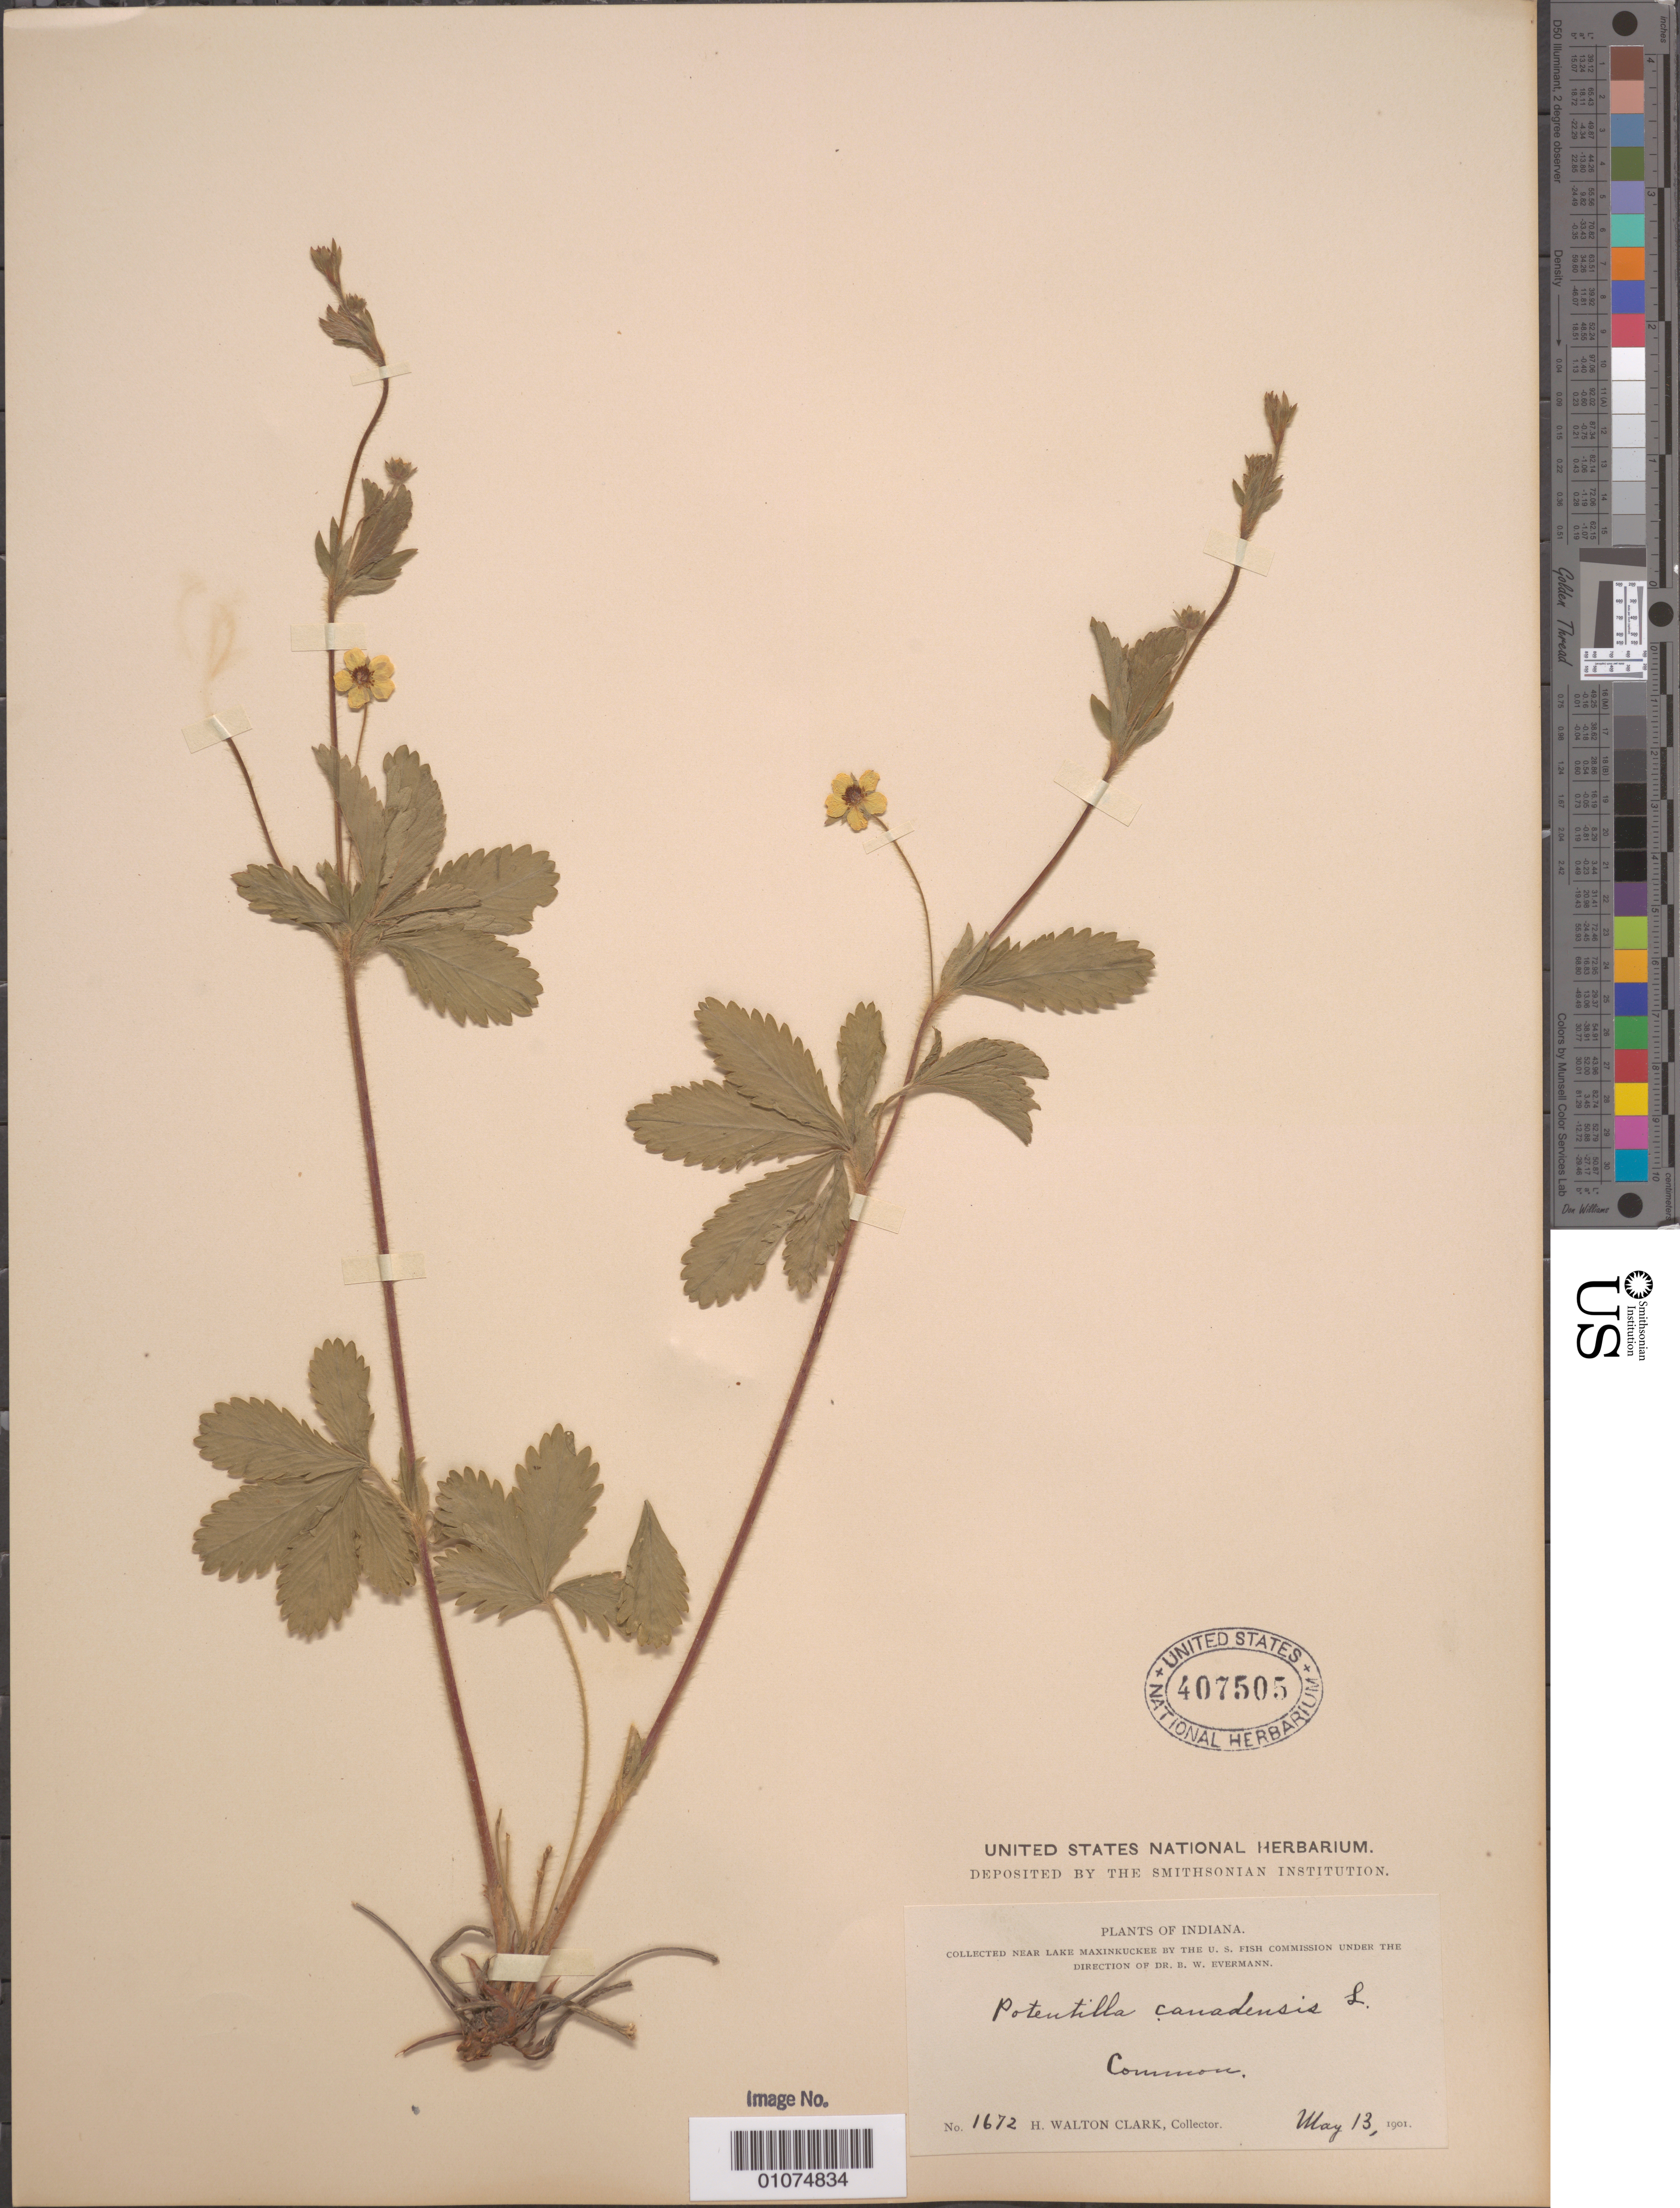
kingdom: Plantae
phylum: Tracheophyta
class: Magnoliopsida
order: Rosales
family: Rosaceae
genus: Potentilla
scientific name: Potentilla canadensis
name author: L.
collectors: H. W. Clark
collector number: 1672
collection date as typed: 13 May 1901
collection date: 1901-05-13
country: United States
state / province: Indiana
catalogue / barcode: US 407505